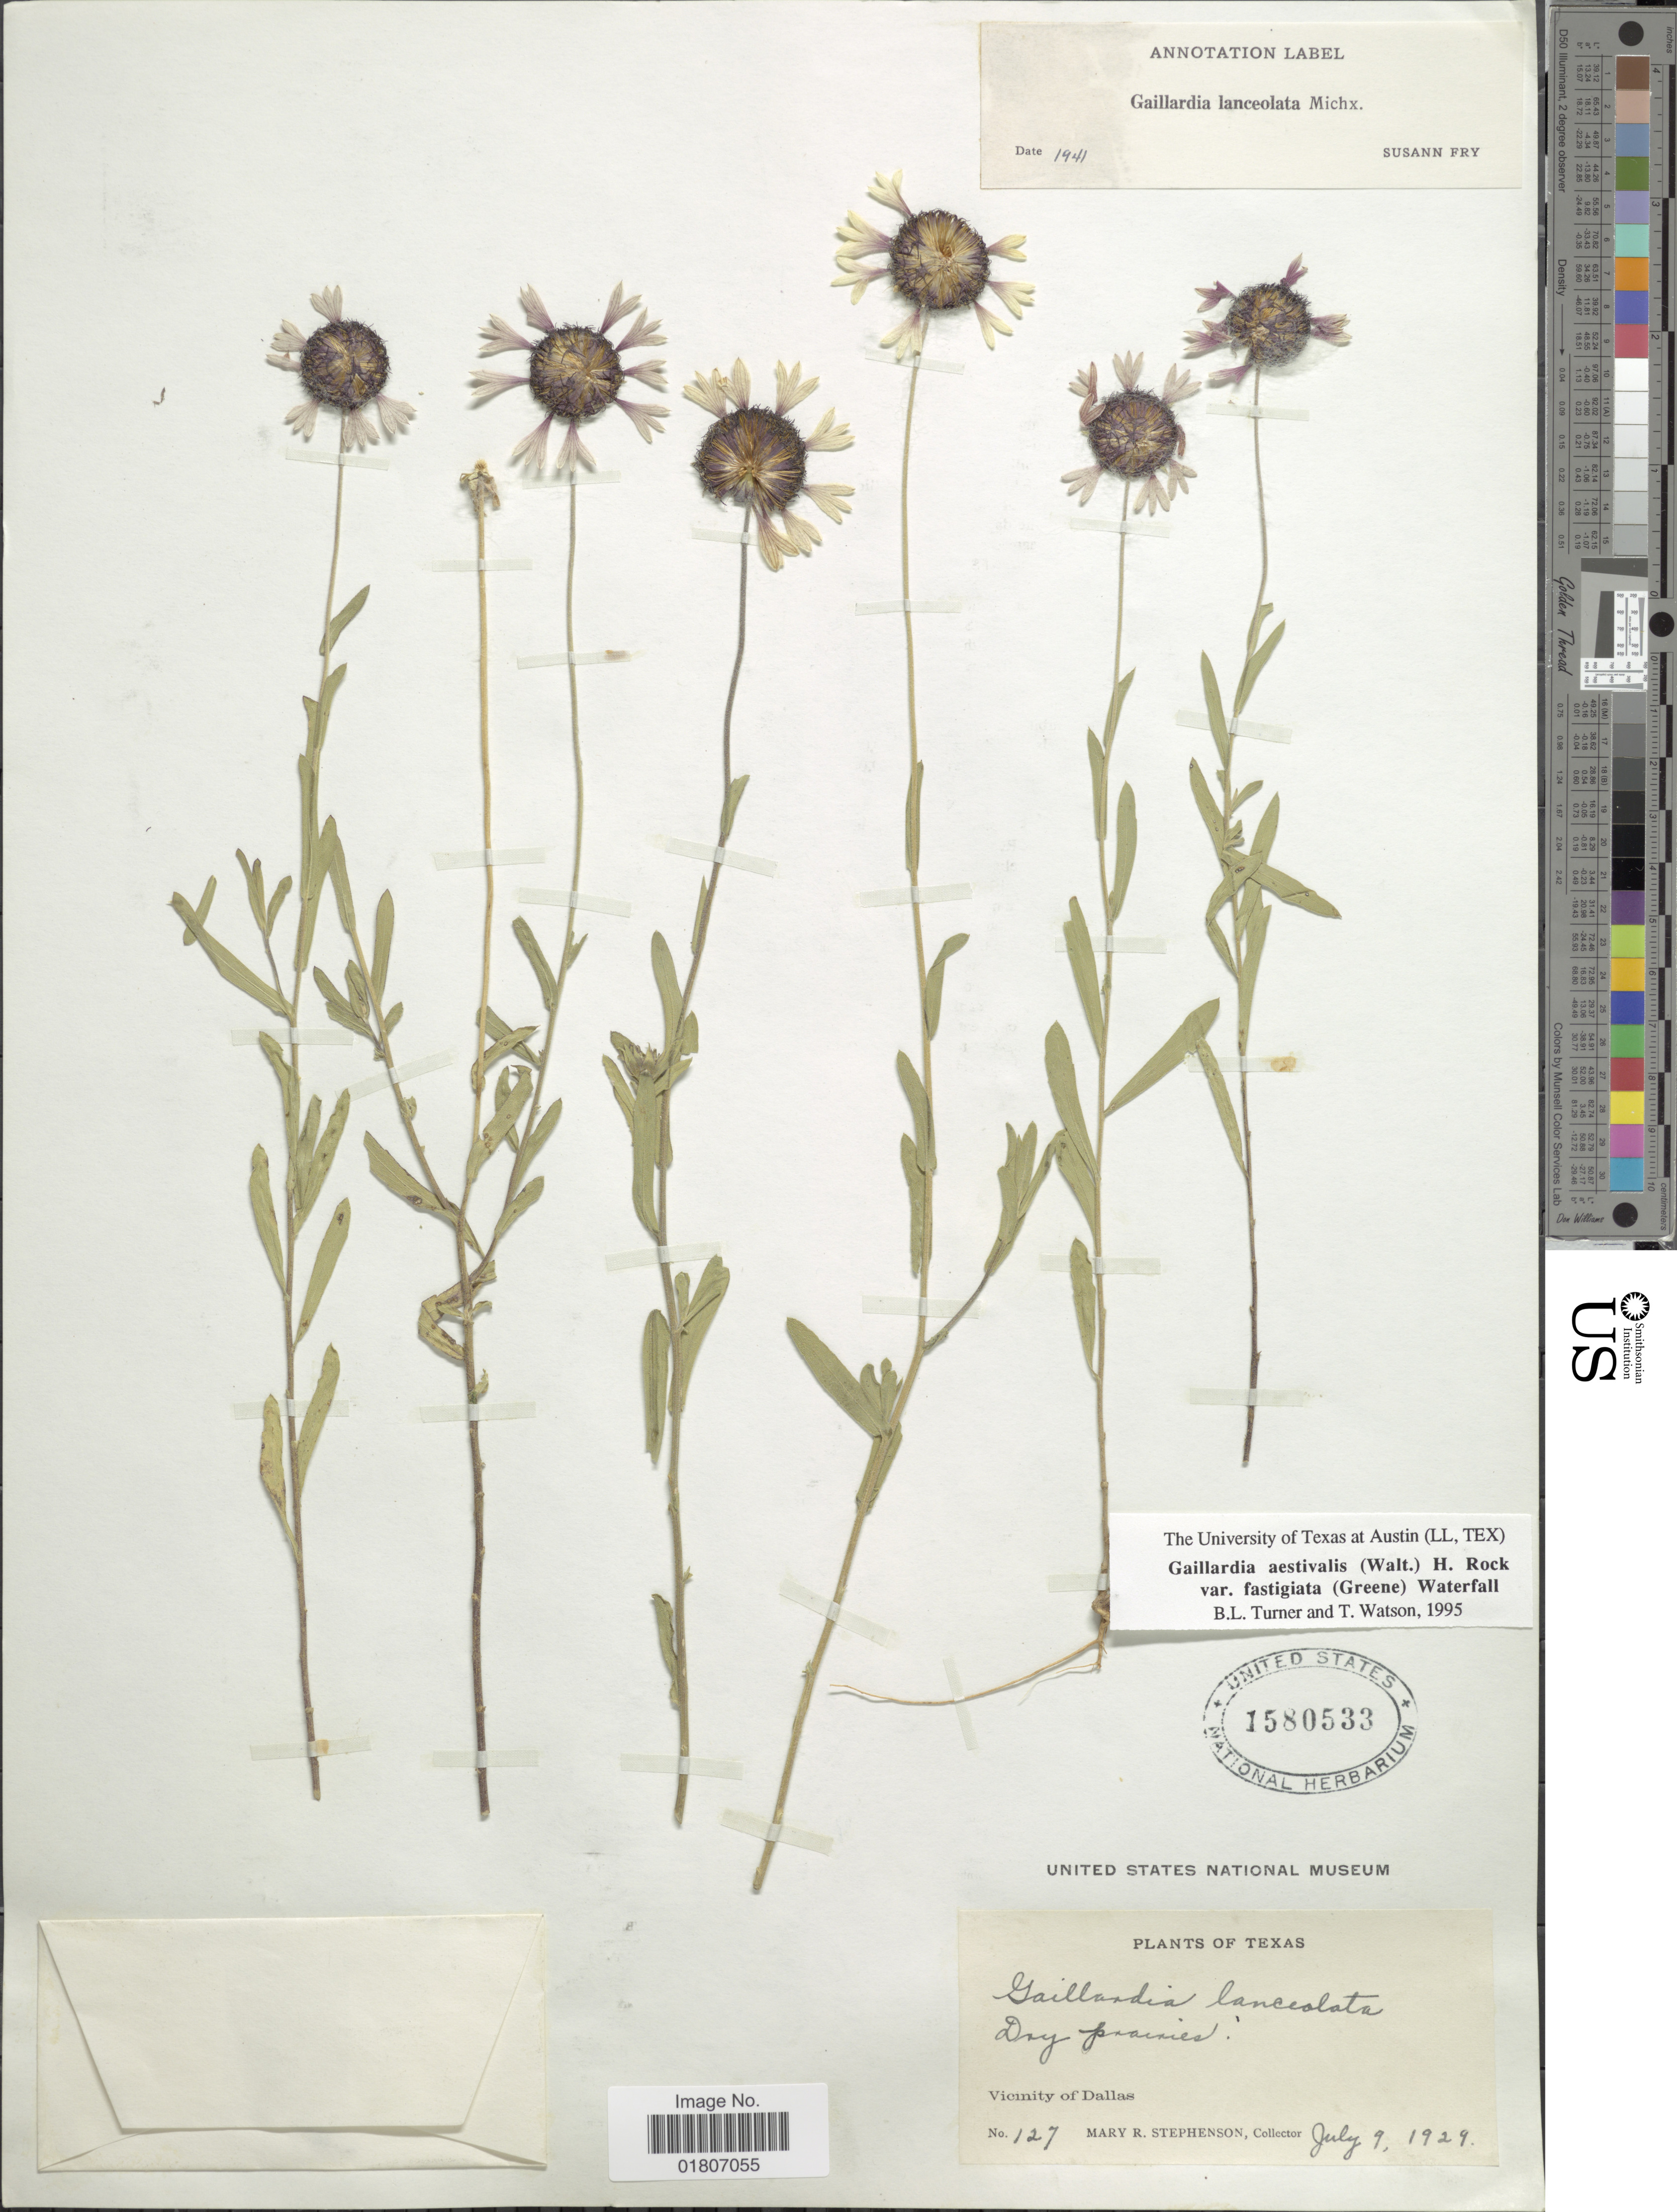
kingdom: Plantae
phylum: Tracheophyta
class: Magnoliopsida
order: Asterales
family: Asteraceae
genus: Gaillardia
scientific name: Gaillardia aestivalis var. fastigiata (indet)?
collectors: M. Stephenson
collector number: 127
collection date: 1929-07-09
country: United States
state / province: Texas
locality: Vicinity of Dallas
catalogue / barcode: US 1580533